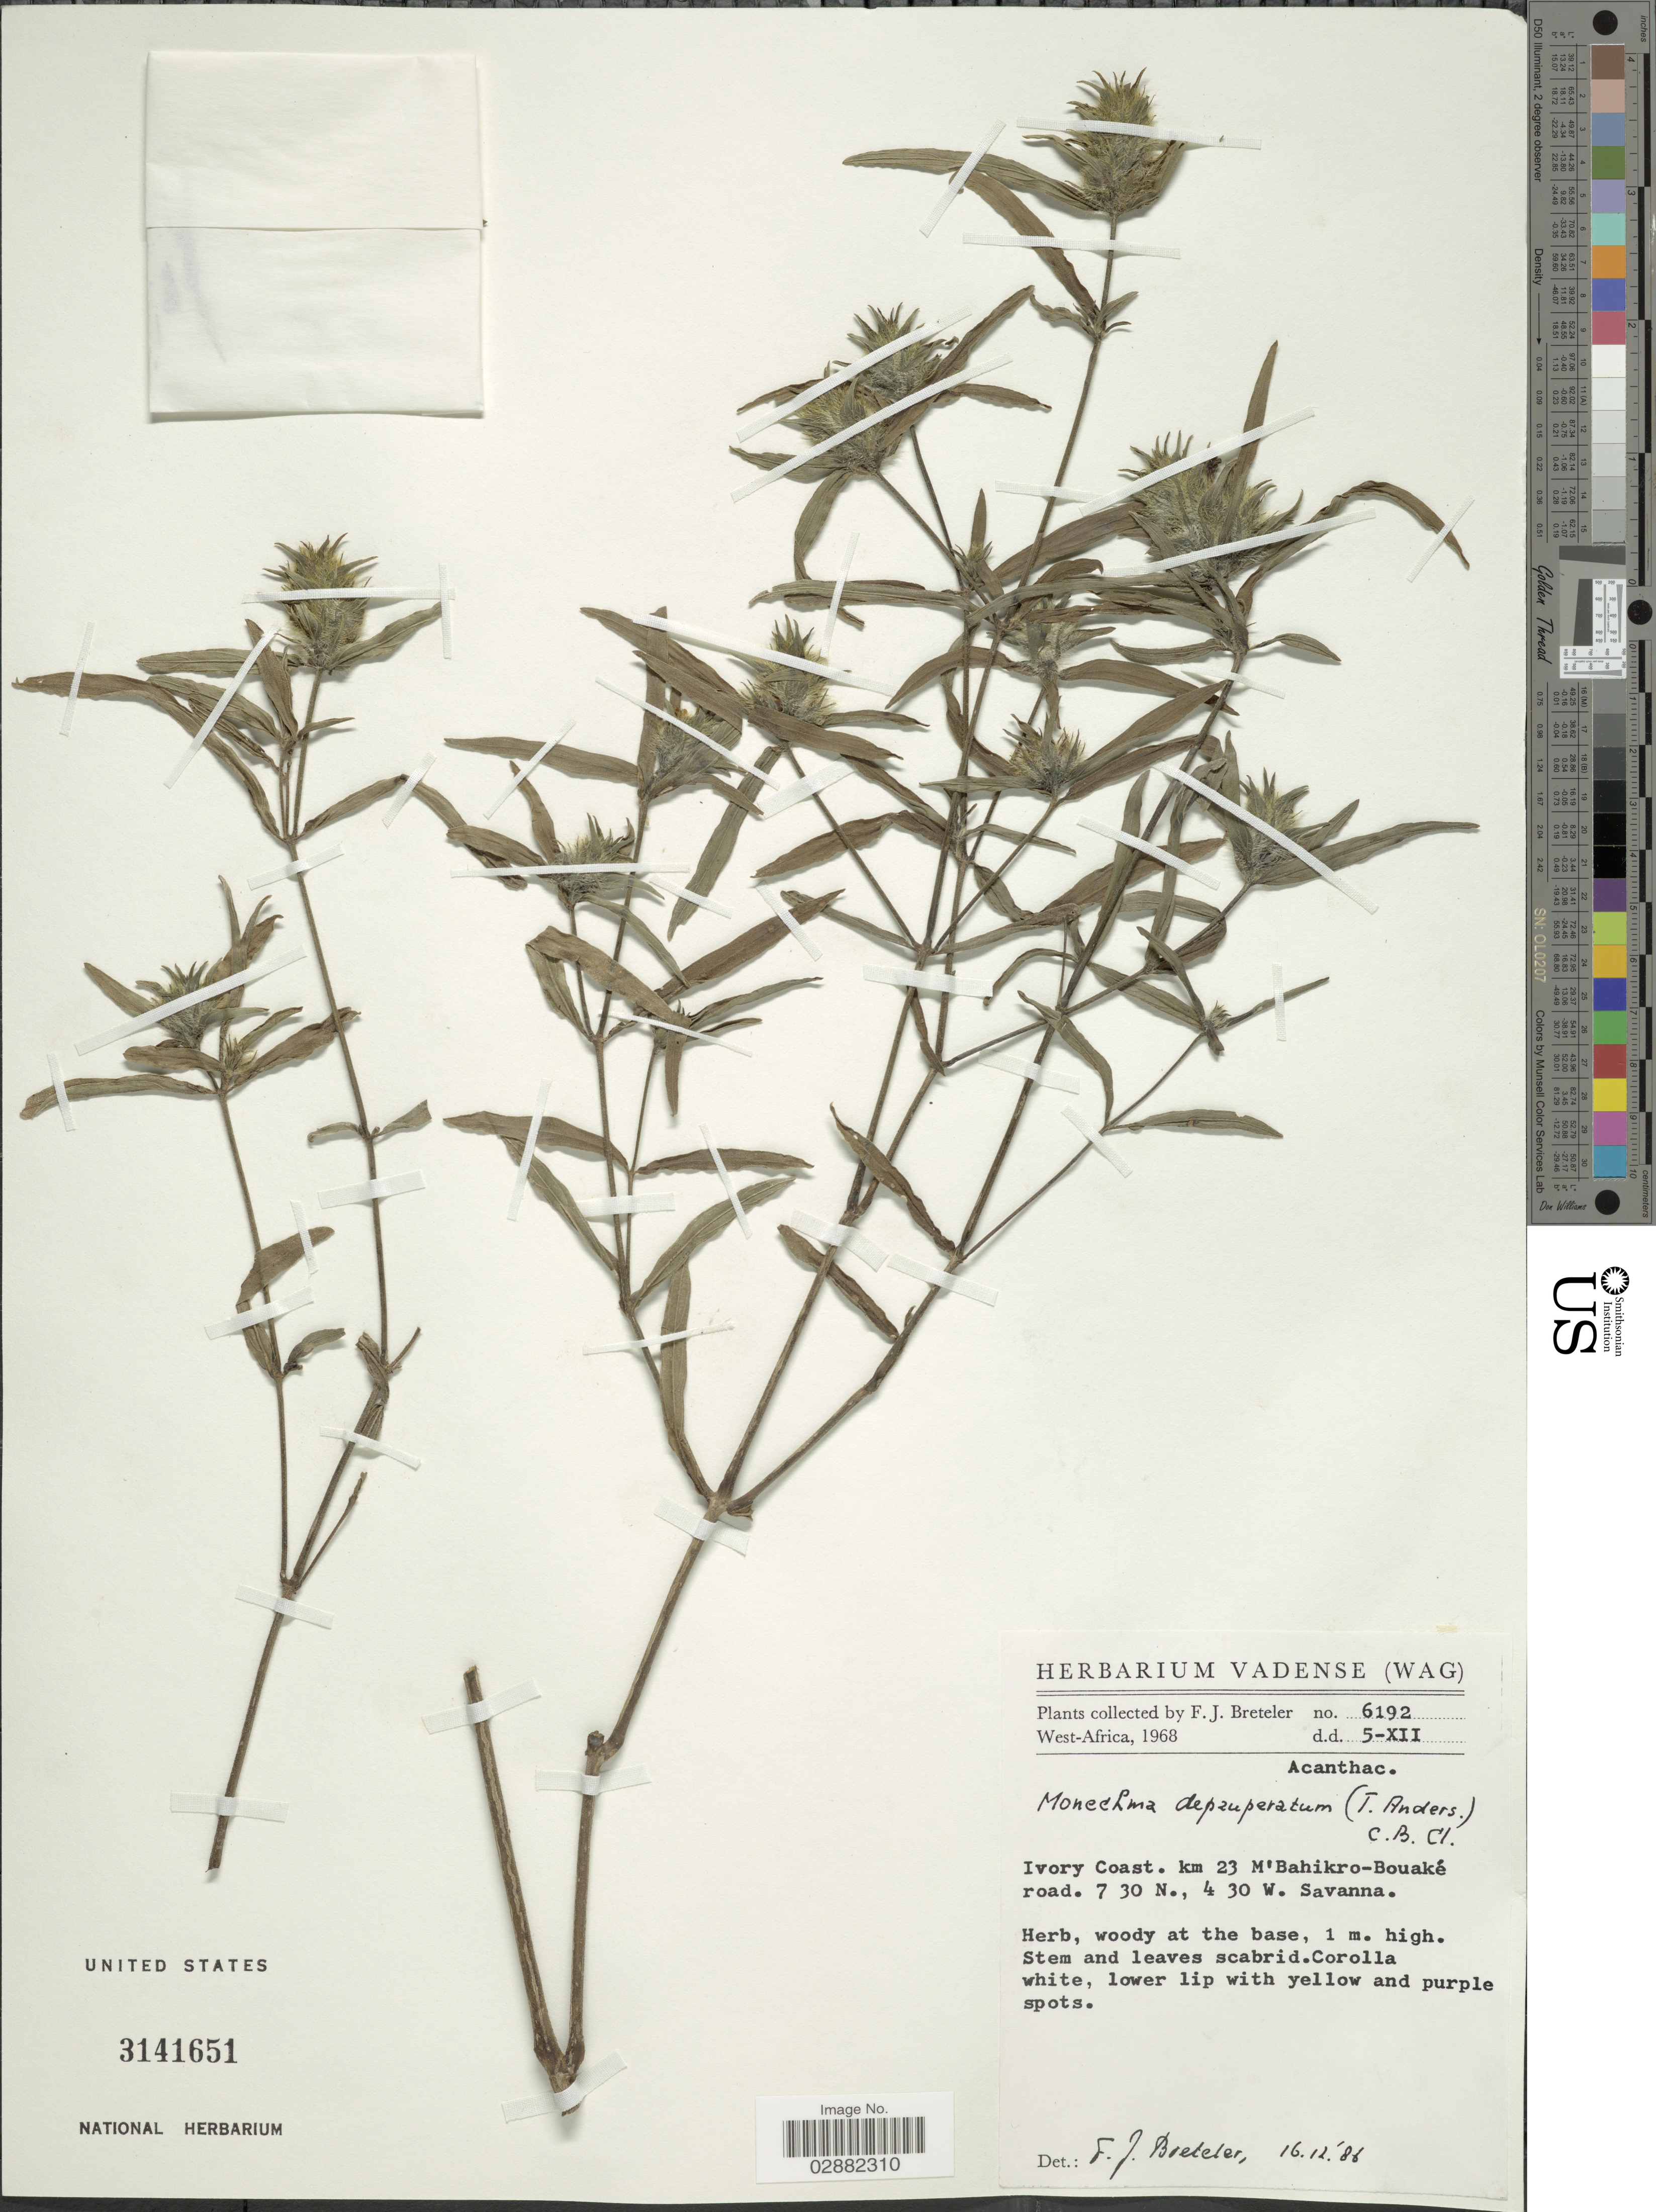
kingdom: Plantae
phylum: Tracheophyta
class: Magnoliopsida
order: Lamiales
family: Acanthaceae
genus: Justicia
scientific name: Justicia depauperata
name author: T. Anderson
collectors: F. J. Breteler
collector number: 6192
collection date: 1968-12-05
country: Ivory Coast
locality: West-Africa. Ivory Coast. km 23 M' Bahikro-Bouaké road. Savanna.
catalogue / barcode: US 3141651